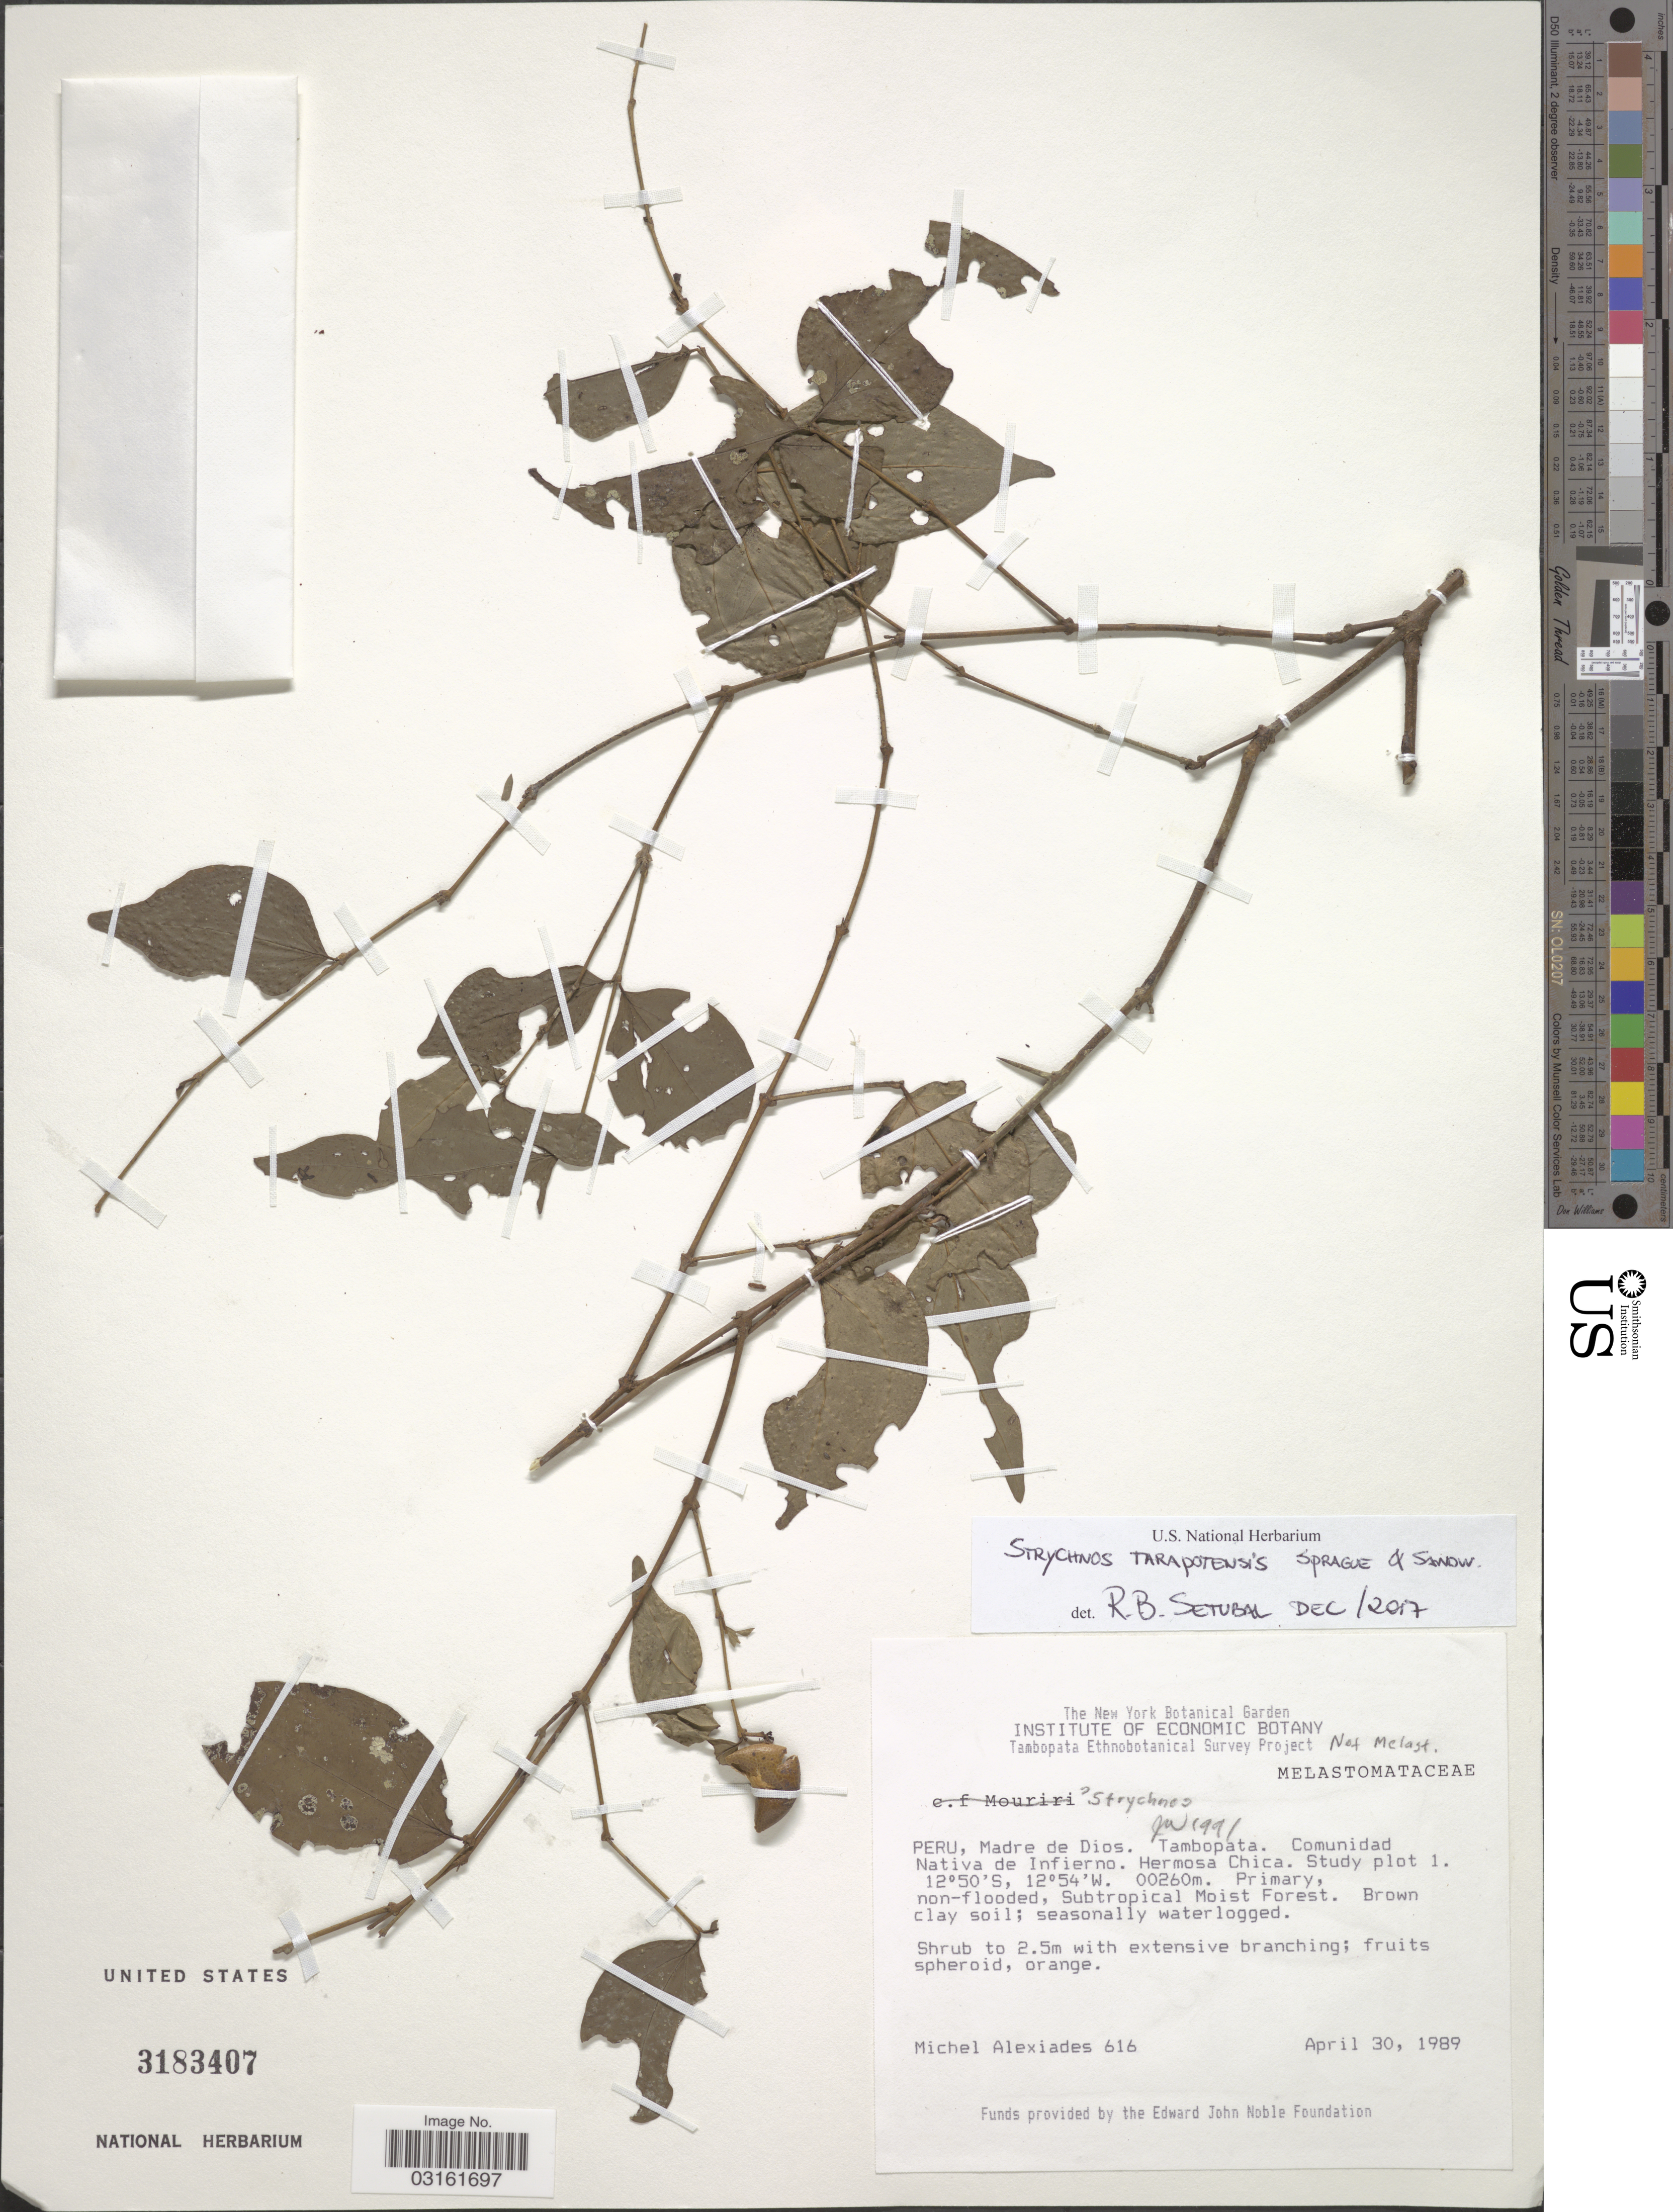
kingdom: Plantae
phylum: Tracheophyta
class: Magnoliopsida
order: Gentianales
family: Loganiaceae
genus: Strychnos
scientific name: Strychnos tarapotensis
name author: Sprague & Sandwith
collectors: M. Alexiades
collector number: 616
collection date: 1989-04-30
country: Peru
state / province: Madre de Dios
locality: Tambopata. Comunidad Nativa de Infierno. Hermosa Chica. Study plot 1.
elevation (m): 260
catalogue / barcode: US 3183407